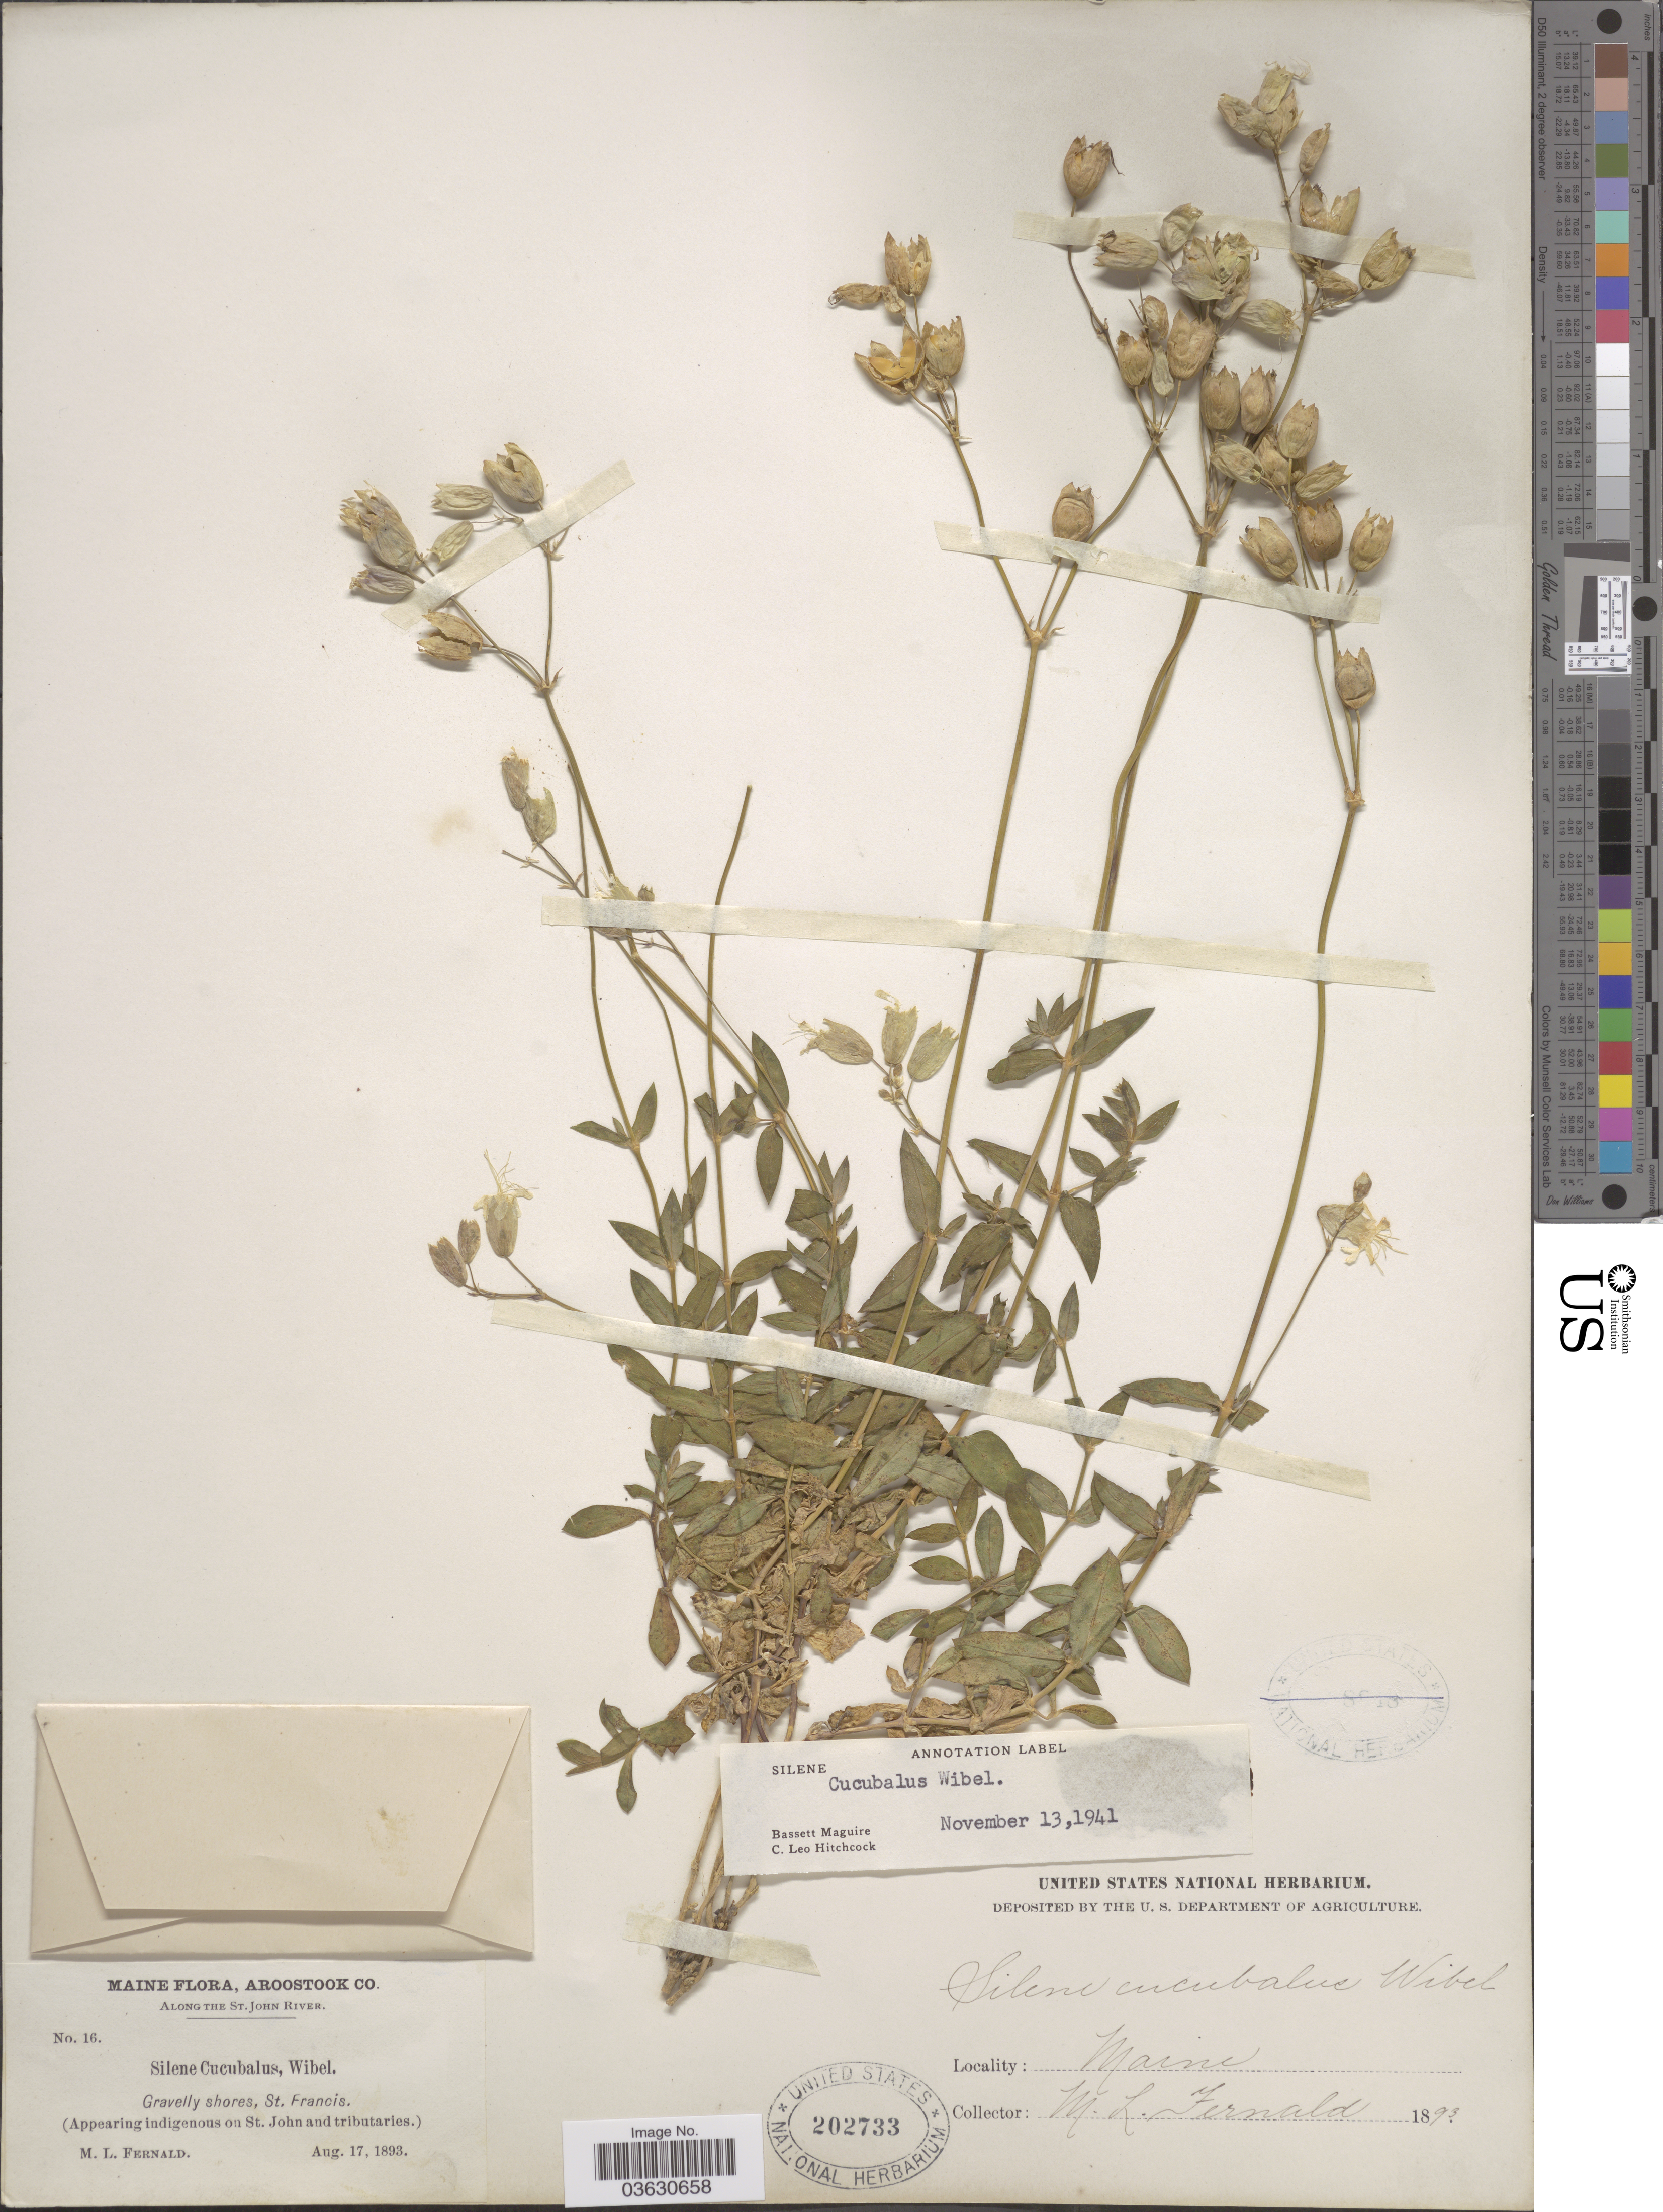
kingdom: Plantae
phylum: Tracheophyta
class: Magnoliopsida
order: Caryophyllales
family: Caryophyllaceae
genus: Silene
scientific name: Silene cucubalus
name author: L.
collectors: M. L. Fernald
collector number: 16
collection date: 1893-08-17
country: United States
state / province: Maine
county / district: Aroostook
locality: Along The St. John River. Gravelly shores, St. Francis.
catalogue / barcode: US 202733